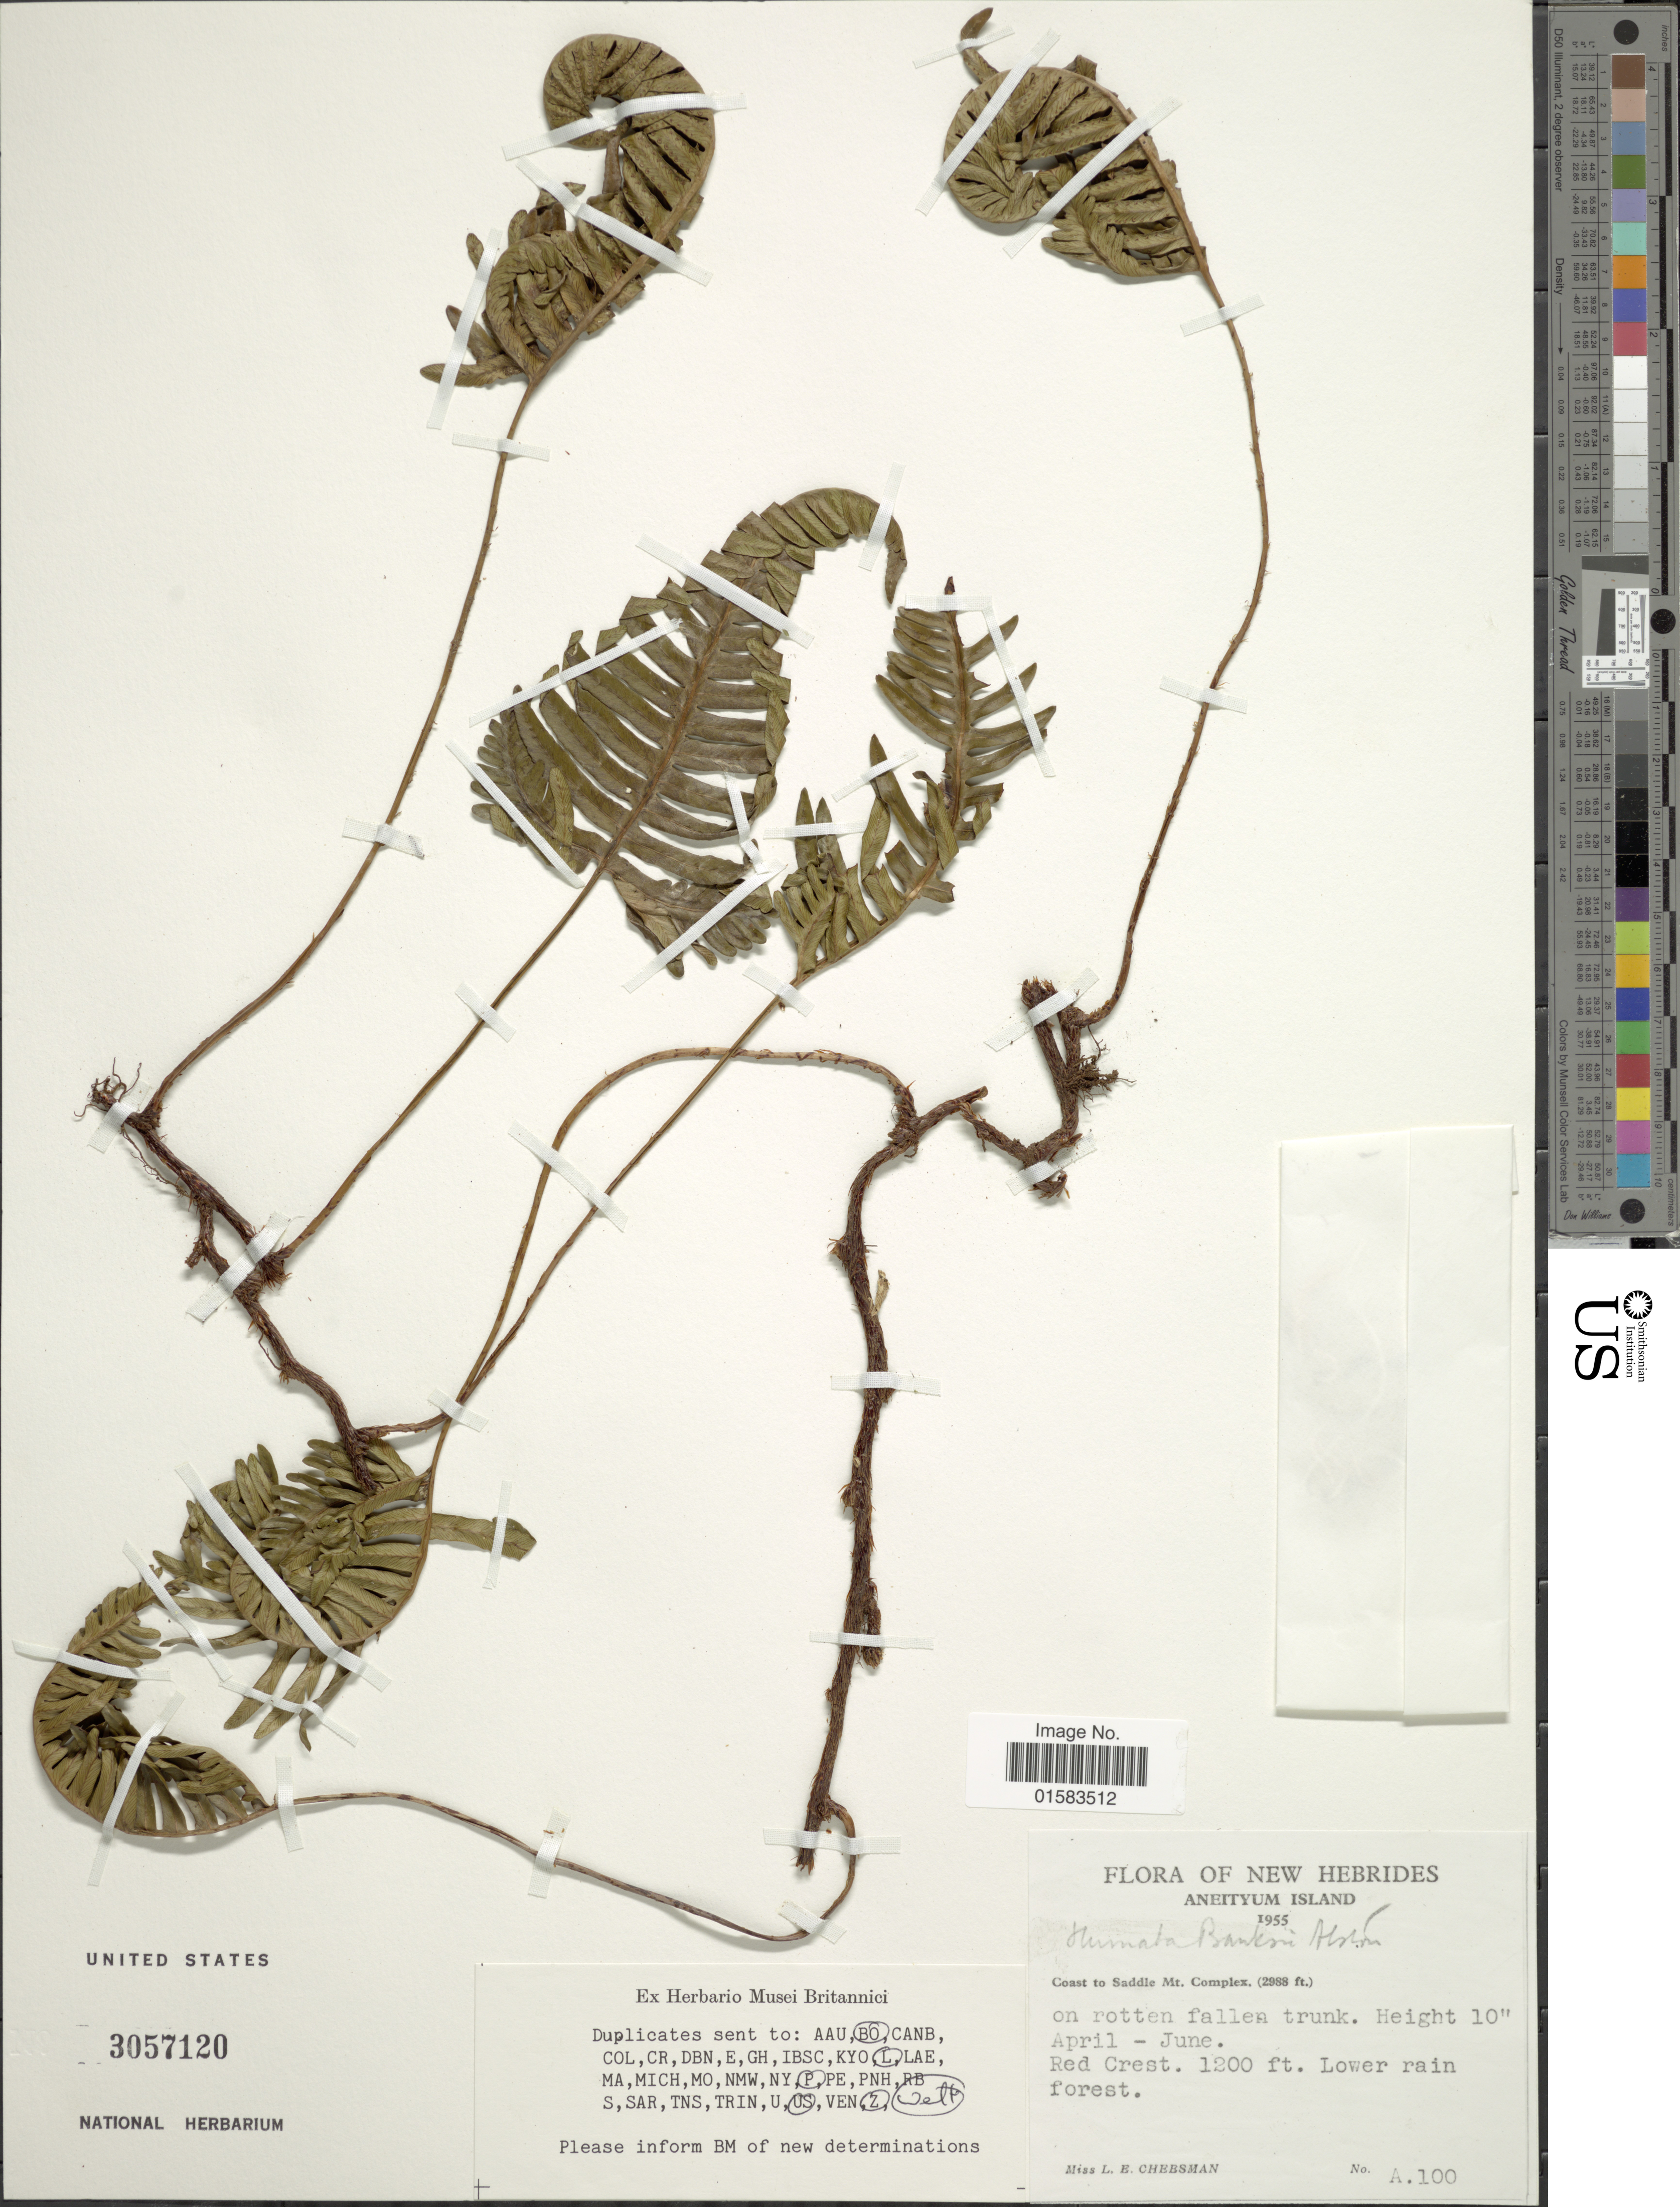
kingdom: Plantae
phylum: Tracheophyta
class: Polypodiopsida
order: Polypodiales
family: Davalliaceae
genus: Davallia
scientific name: Davallia pectinata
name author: Sm.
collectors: L. E. Cheesman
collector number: A100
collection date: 1955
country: Vanuatu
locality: Aneityum Island, Coast to Saddle Mt. Complex on rotten fallen trunk, Red Crest, The New Herbrides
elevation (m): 366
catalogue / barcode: US 3057120